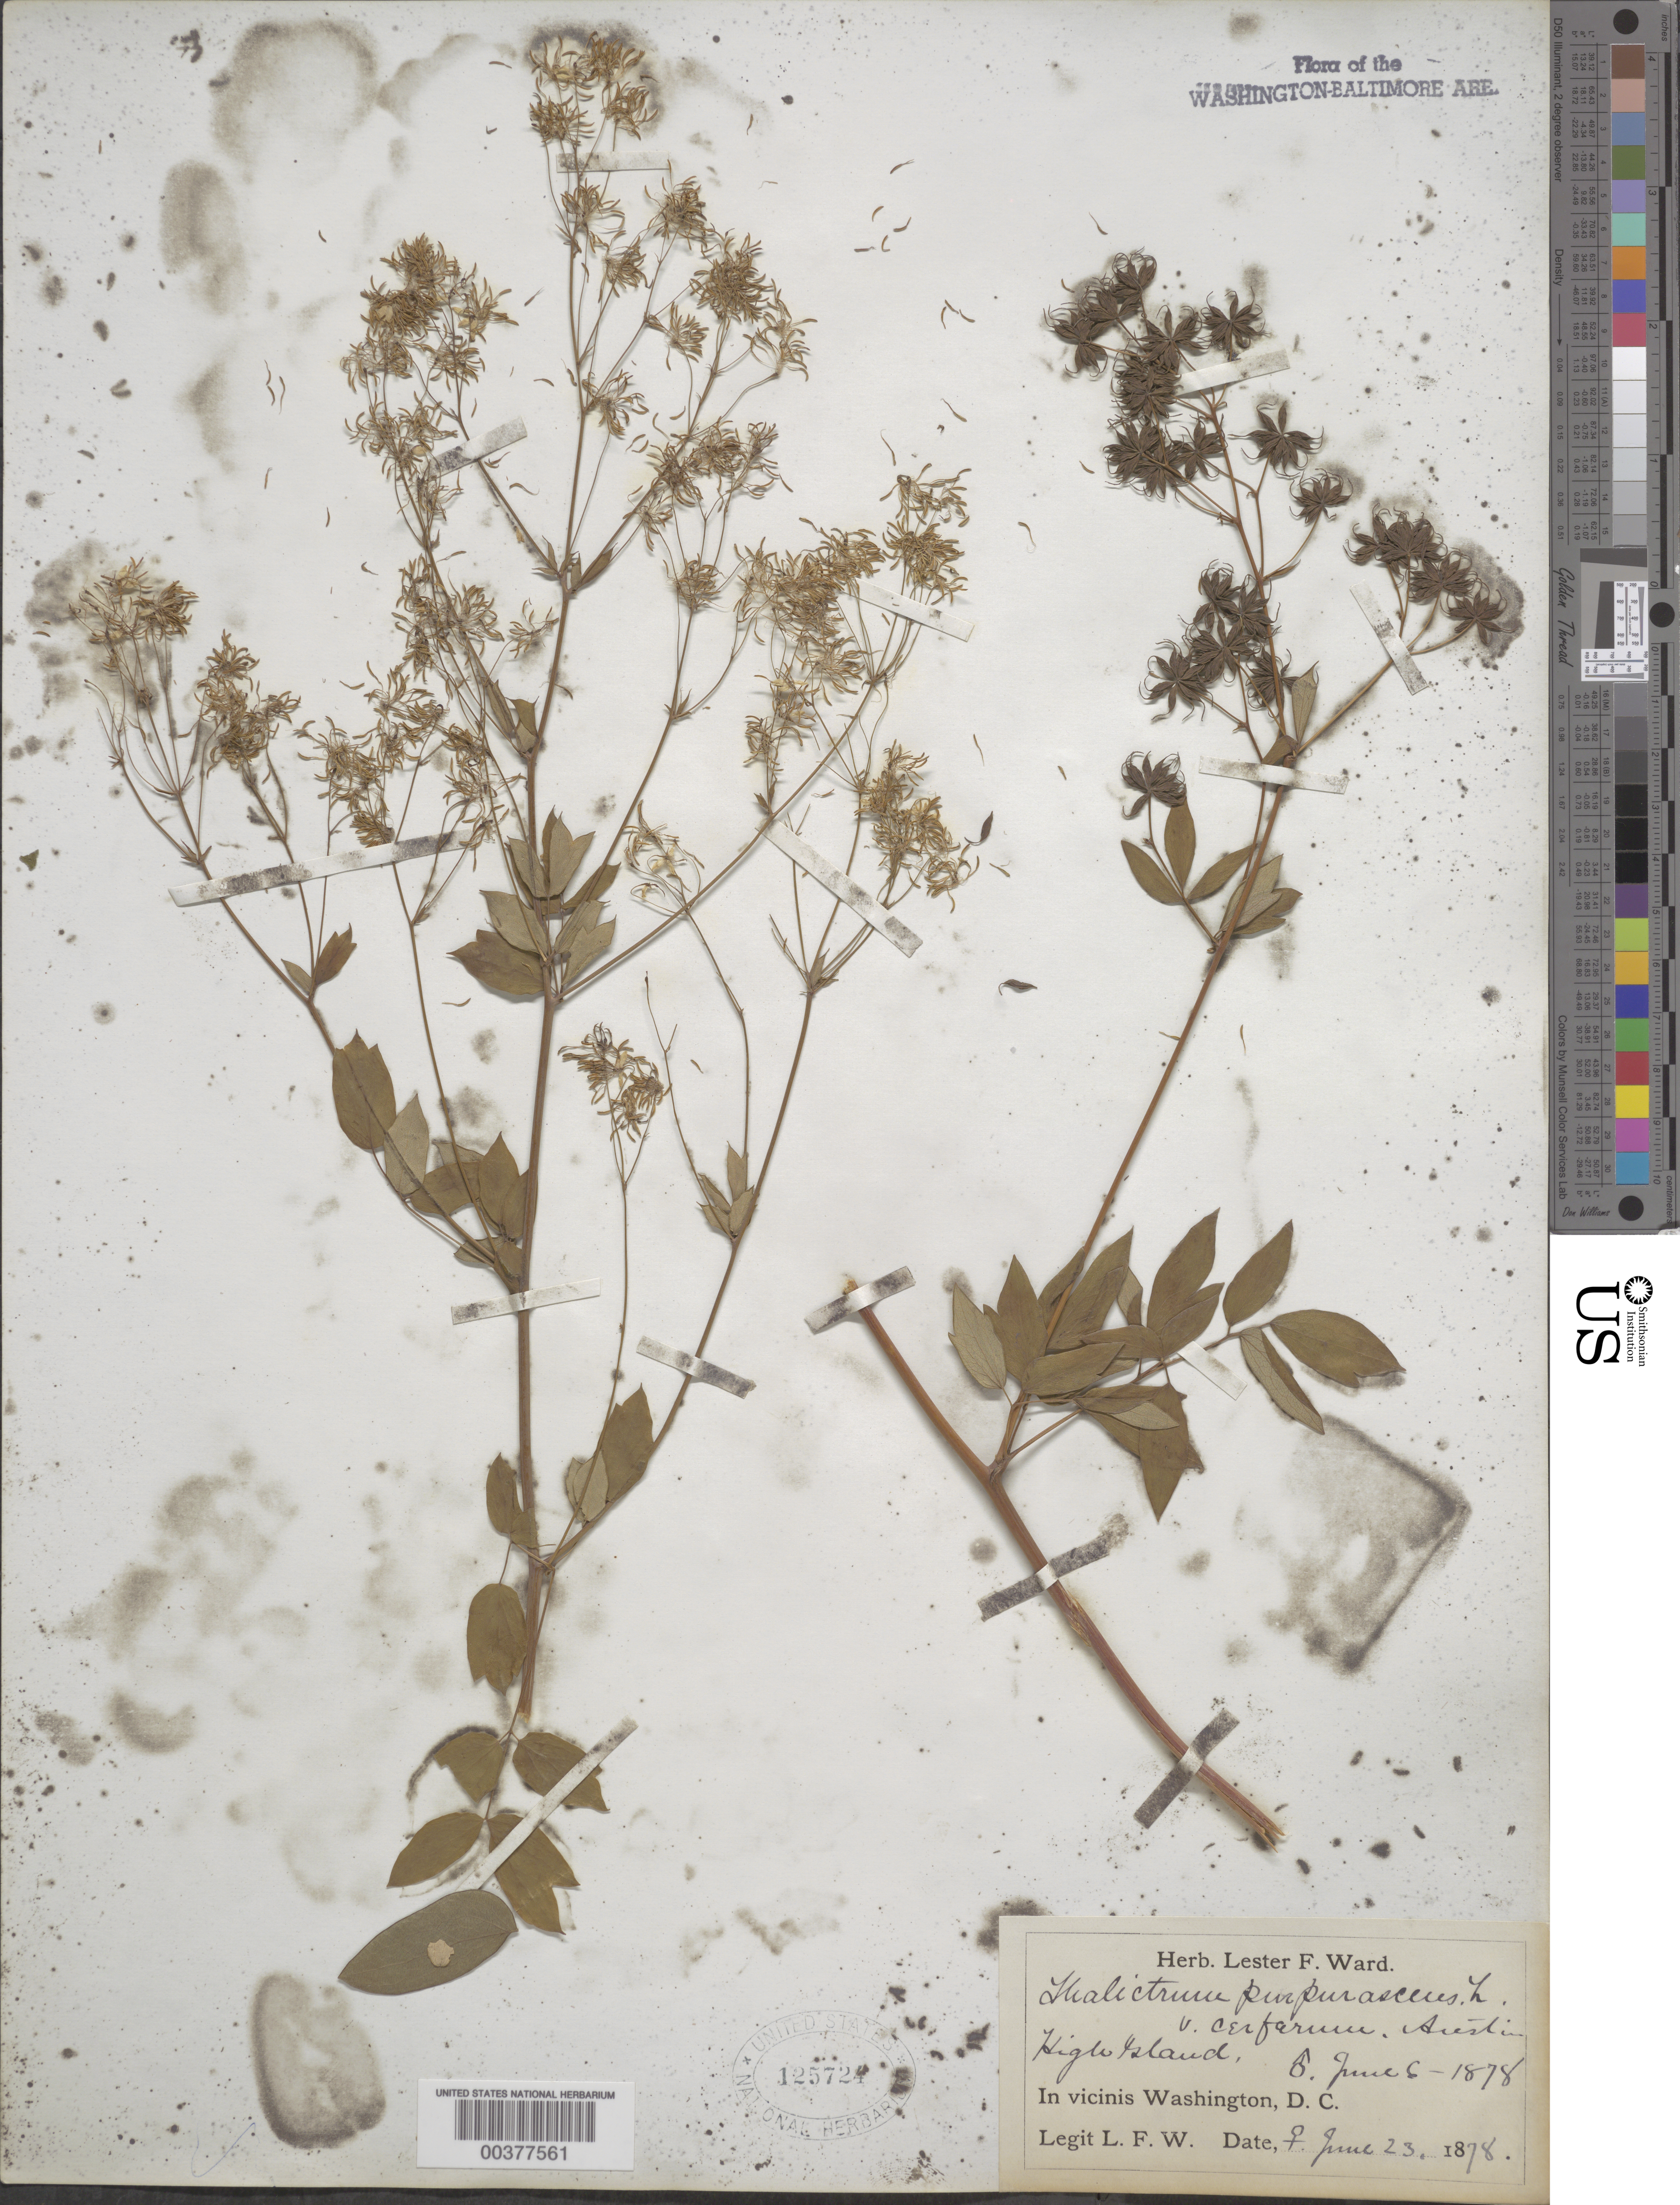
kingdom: Plantae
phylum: Tracheophyta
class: Magnoliopsida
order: Ranunculales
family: Ranunculaceae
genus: Thalictrum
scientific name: Thalictrum amphibolum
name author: Greene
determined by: Strong, Mark T., (BOT), Smithsonian Institution - National Museum of Natural History (UNITED STATES)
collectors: L. F. Ward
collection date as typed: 06 Jun 1879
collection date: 1879-06-06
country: United States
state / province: Maryland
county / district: Montgomery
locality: High Island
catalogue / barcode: US 125724